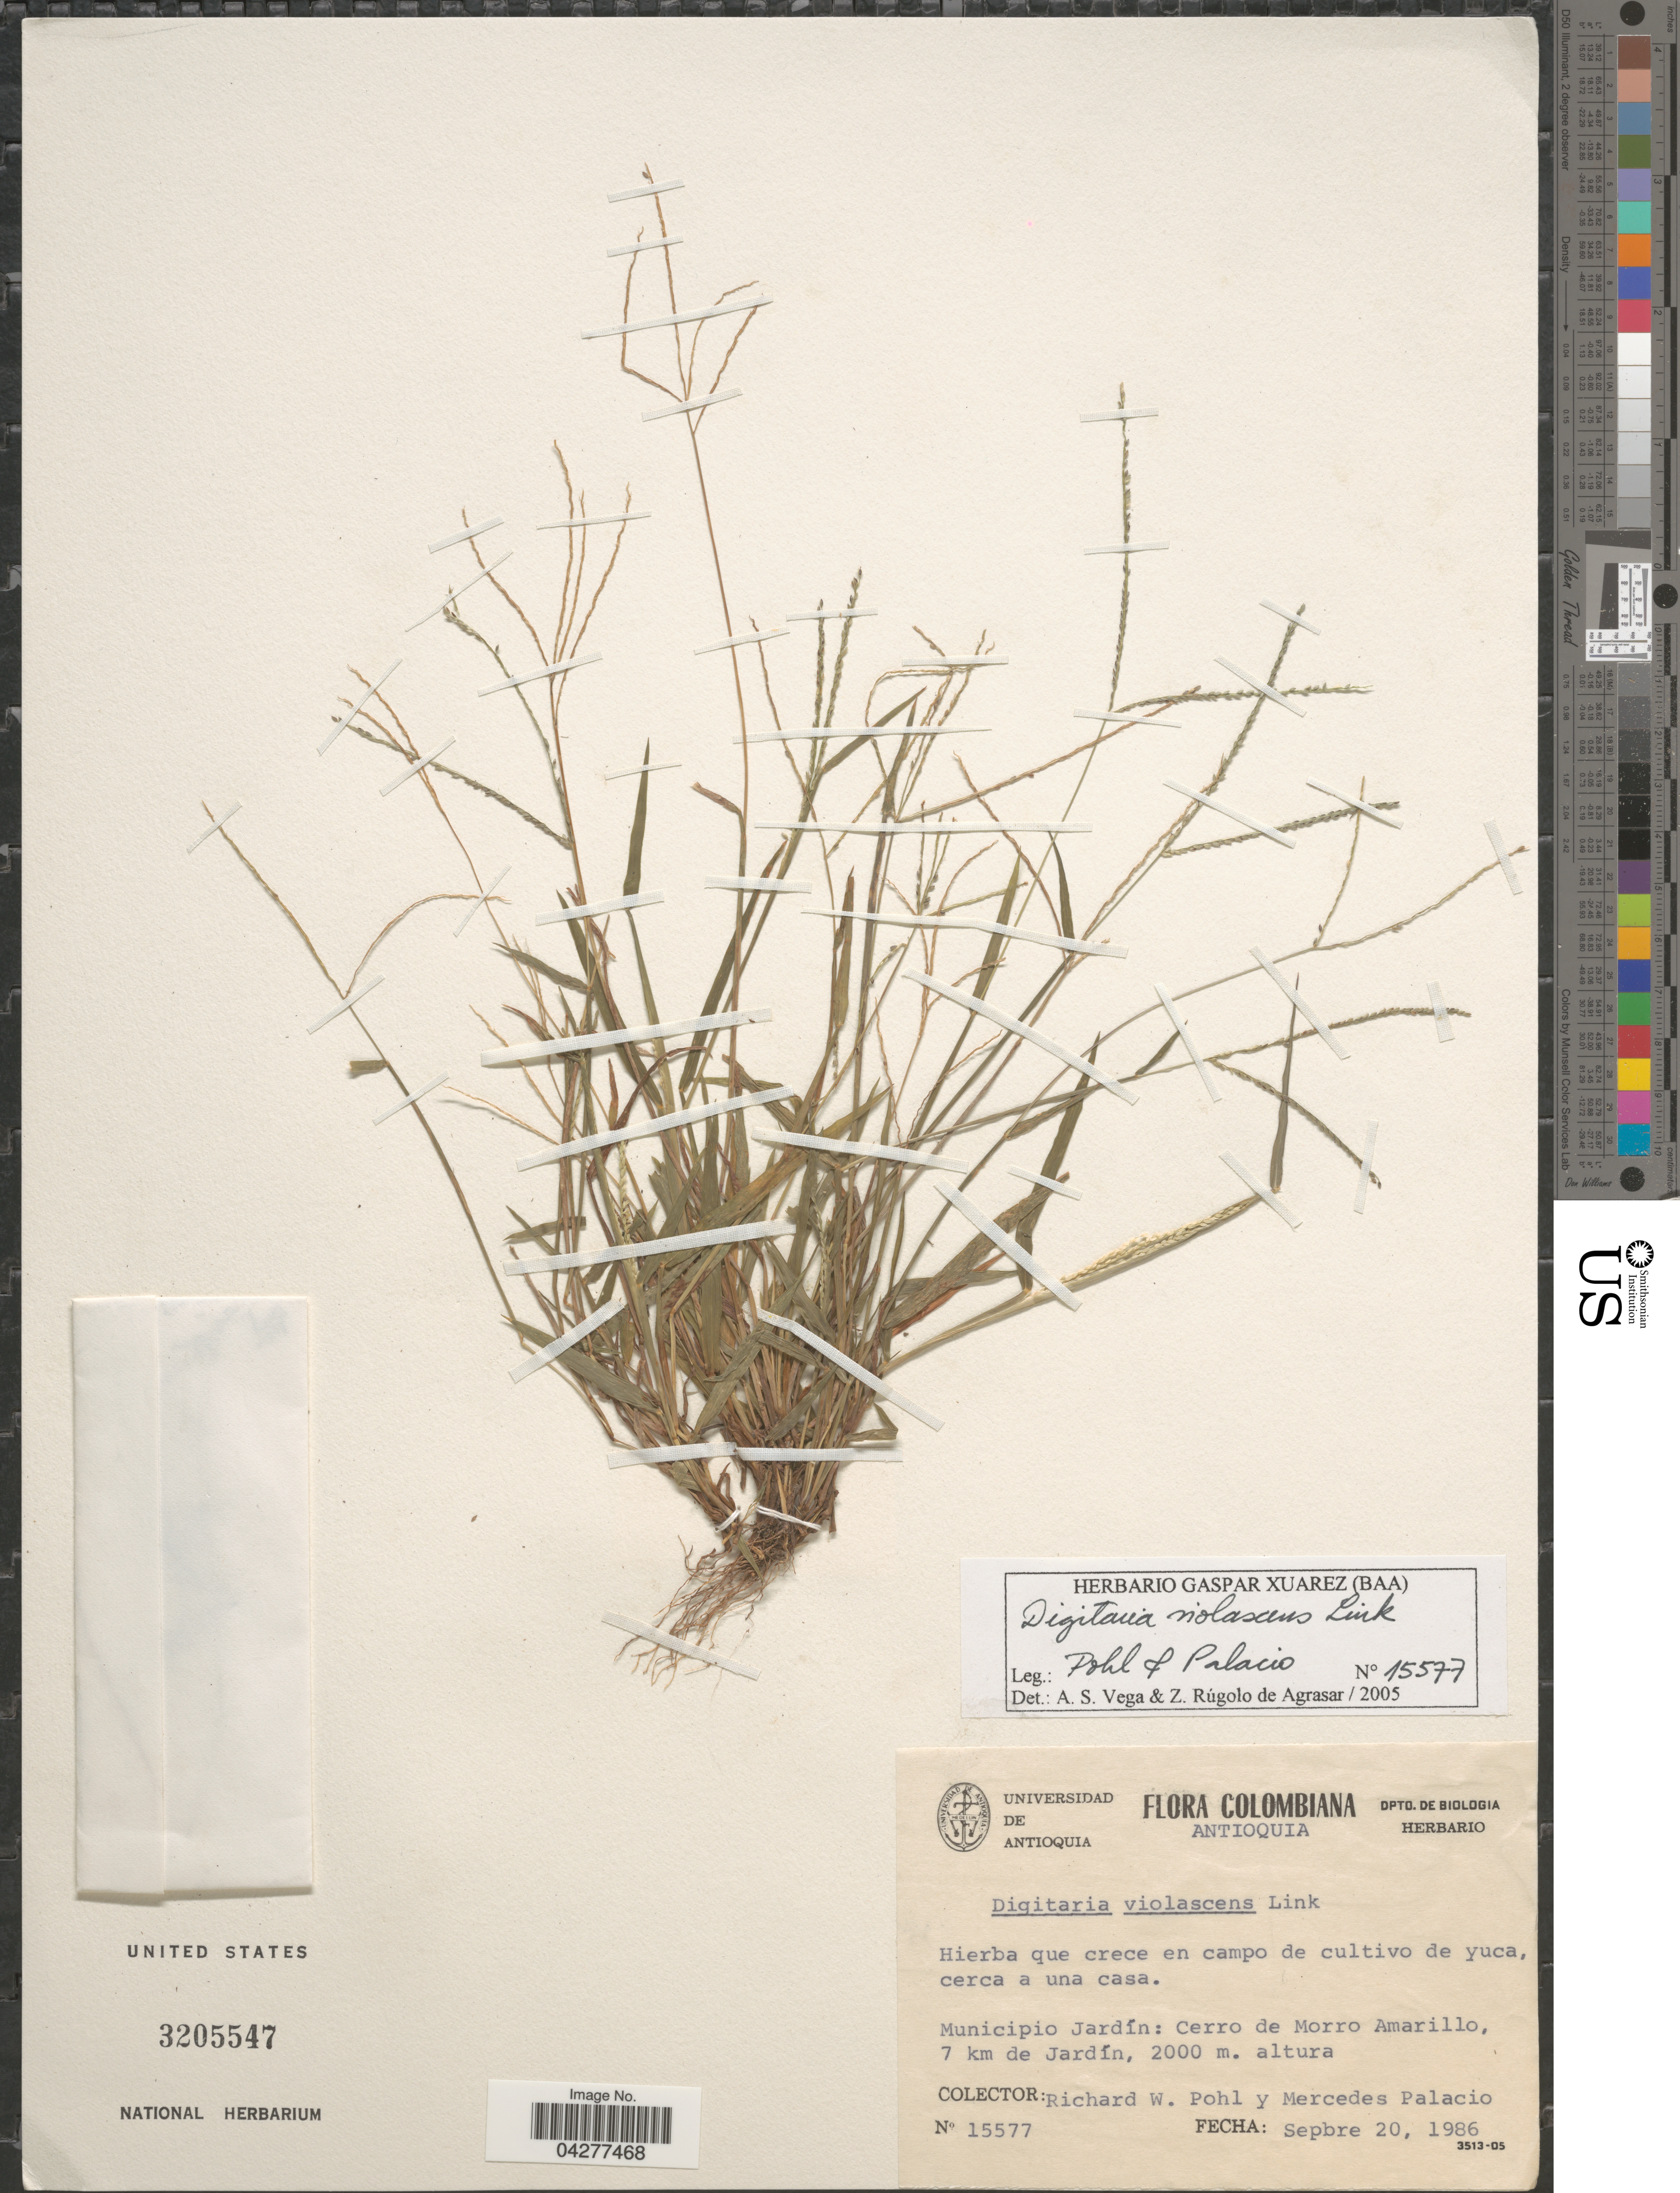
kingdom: Plantae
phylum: Tracheophyta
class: Liliopsida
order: Poales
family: Poaceae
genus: Digitaria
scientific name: Digitaria violascens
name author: Link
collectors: R. W. Pohl & M. Palacio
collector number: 15577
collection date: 1986-09-20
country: Colombia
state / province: Antioquia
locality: Cerca a una casa. Municipio Jardín: Cerro de Morro Amarillo, 7 km de Jardín.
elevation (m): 2000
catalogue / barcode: US 3205547